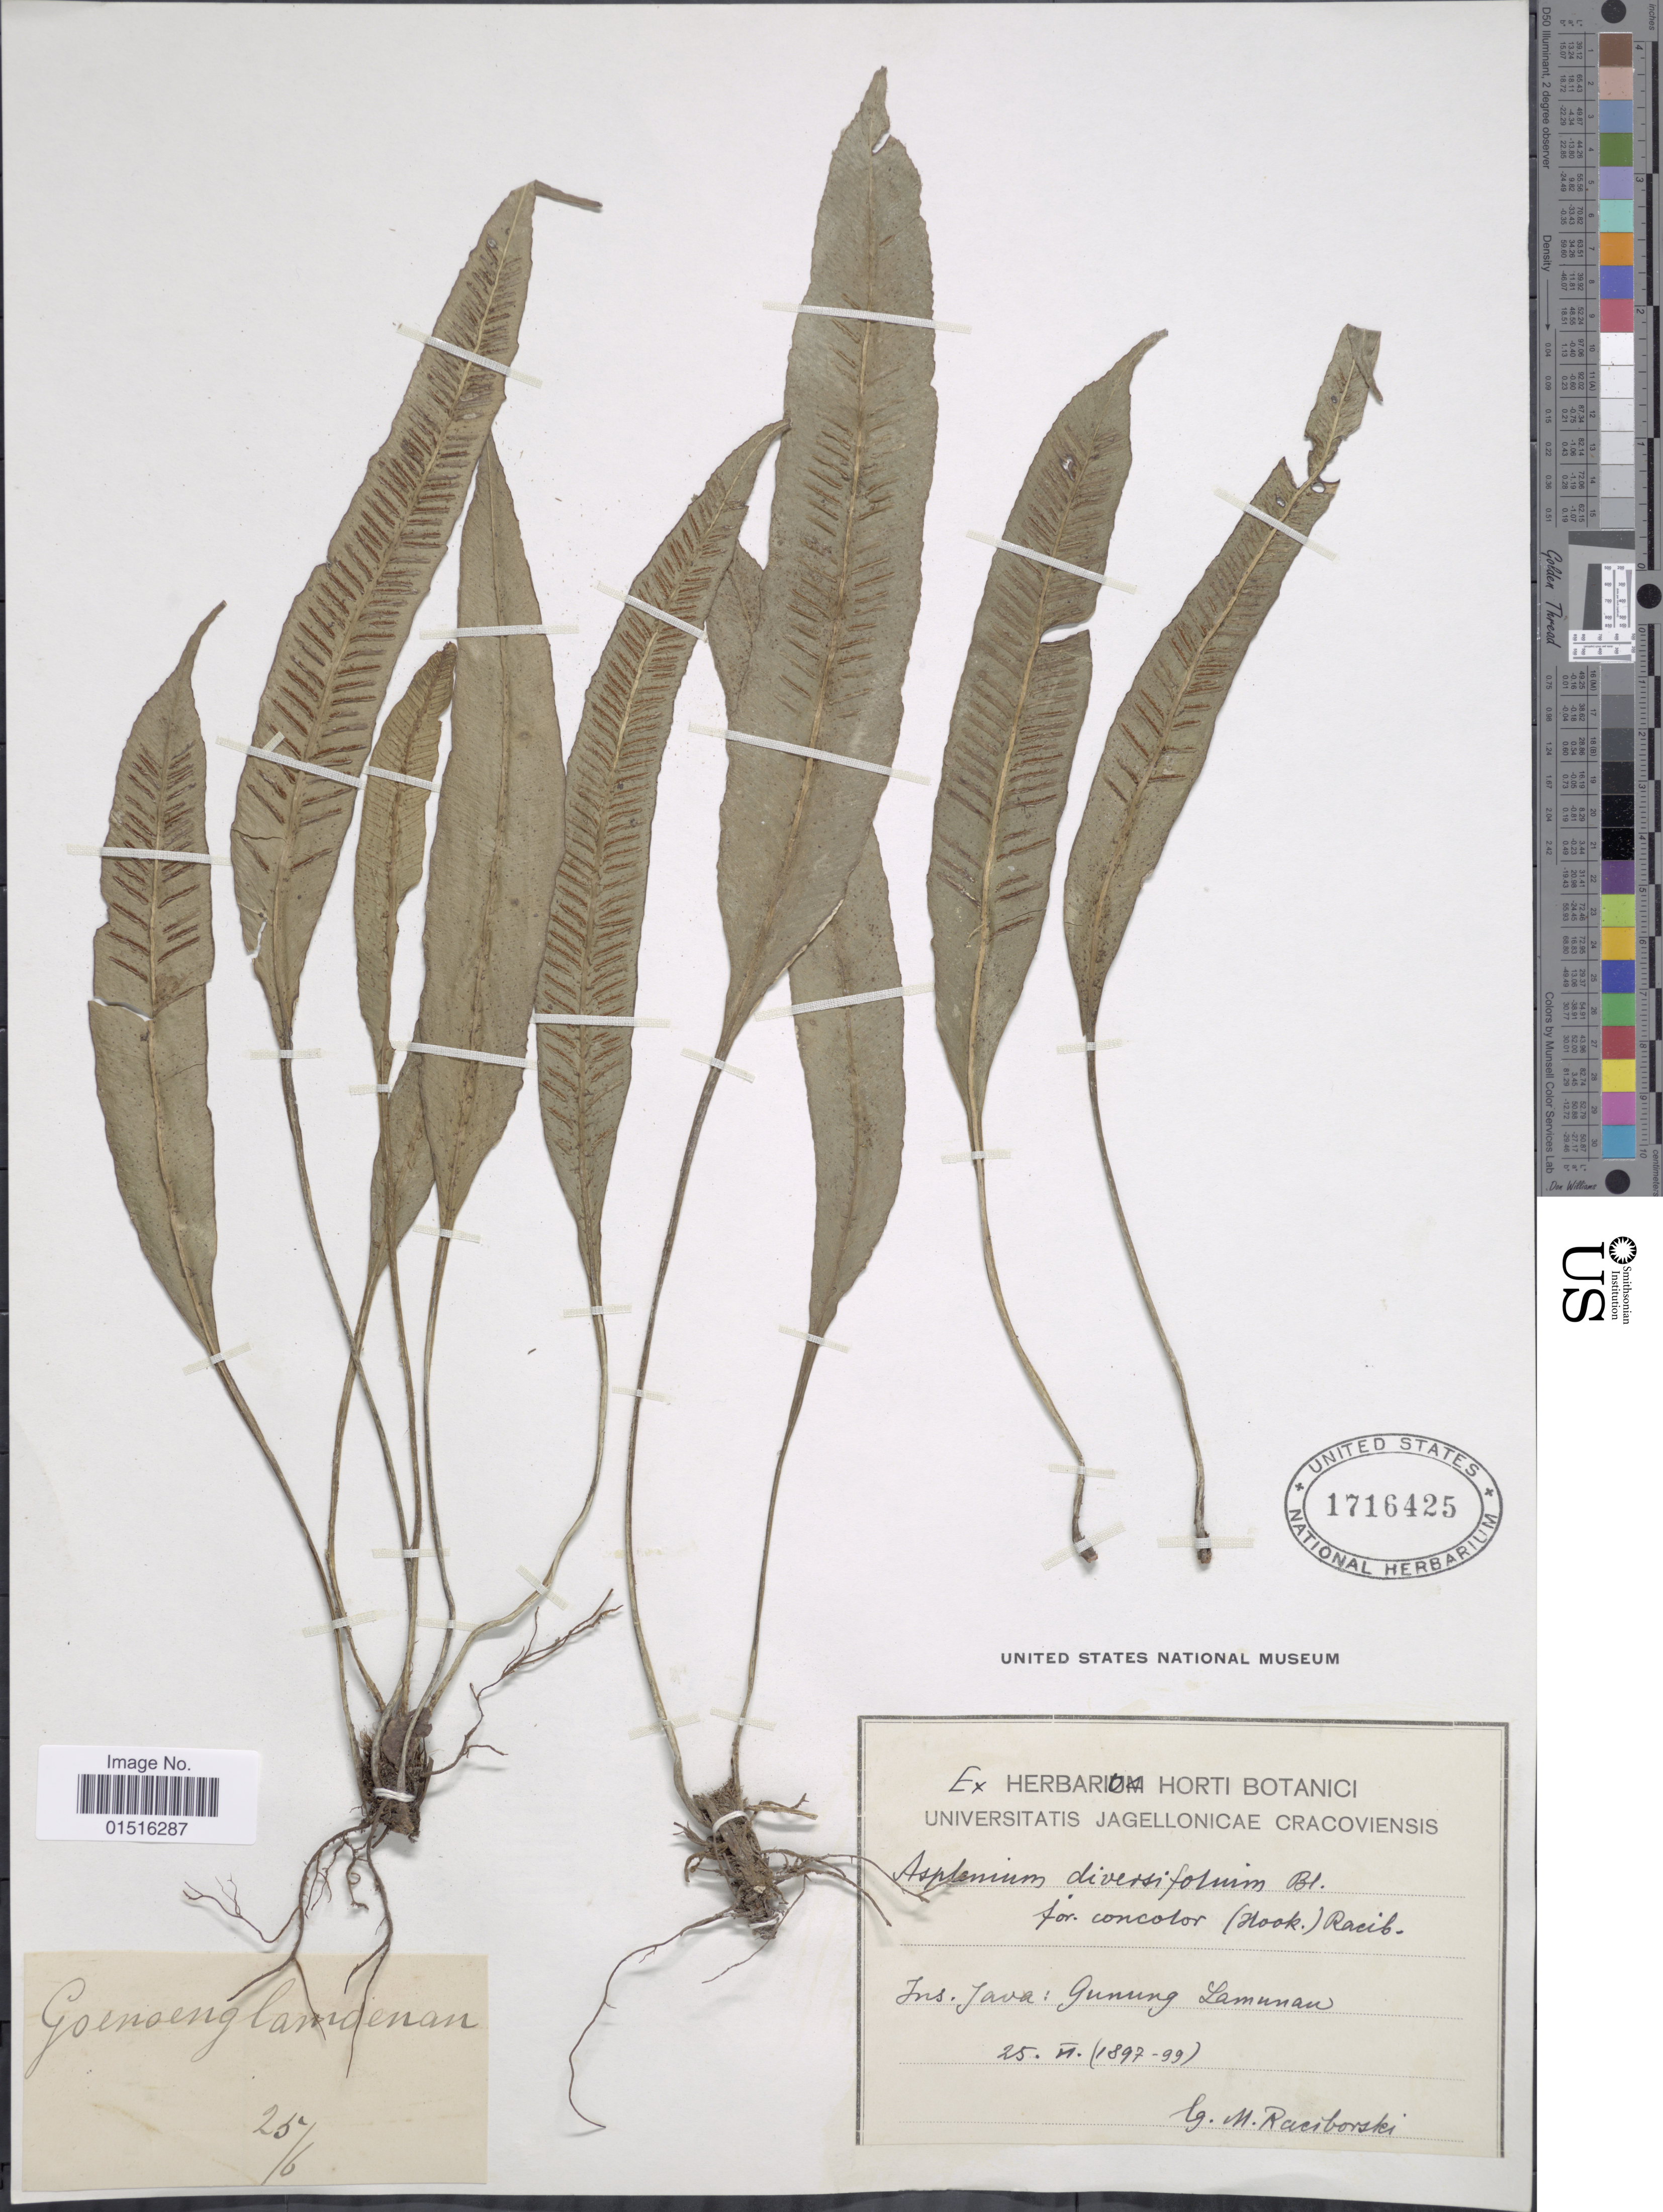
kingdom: Plantae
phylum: Tracheophyta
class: Polypodiopsida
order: Polypodiales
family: Aspleniaceae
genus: Asplenium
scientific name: Asplenium diversifolium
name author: Blume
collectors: M. Raciborski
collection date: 1879-06-25/1899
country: Indonesia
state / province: Java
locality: Gunnung Lamman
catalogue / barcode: US 1716425